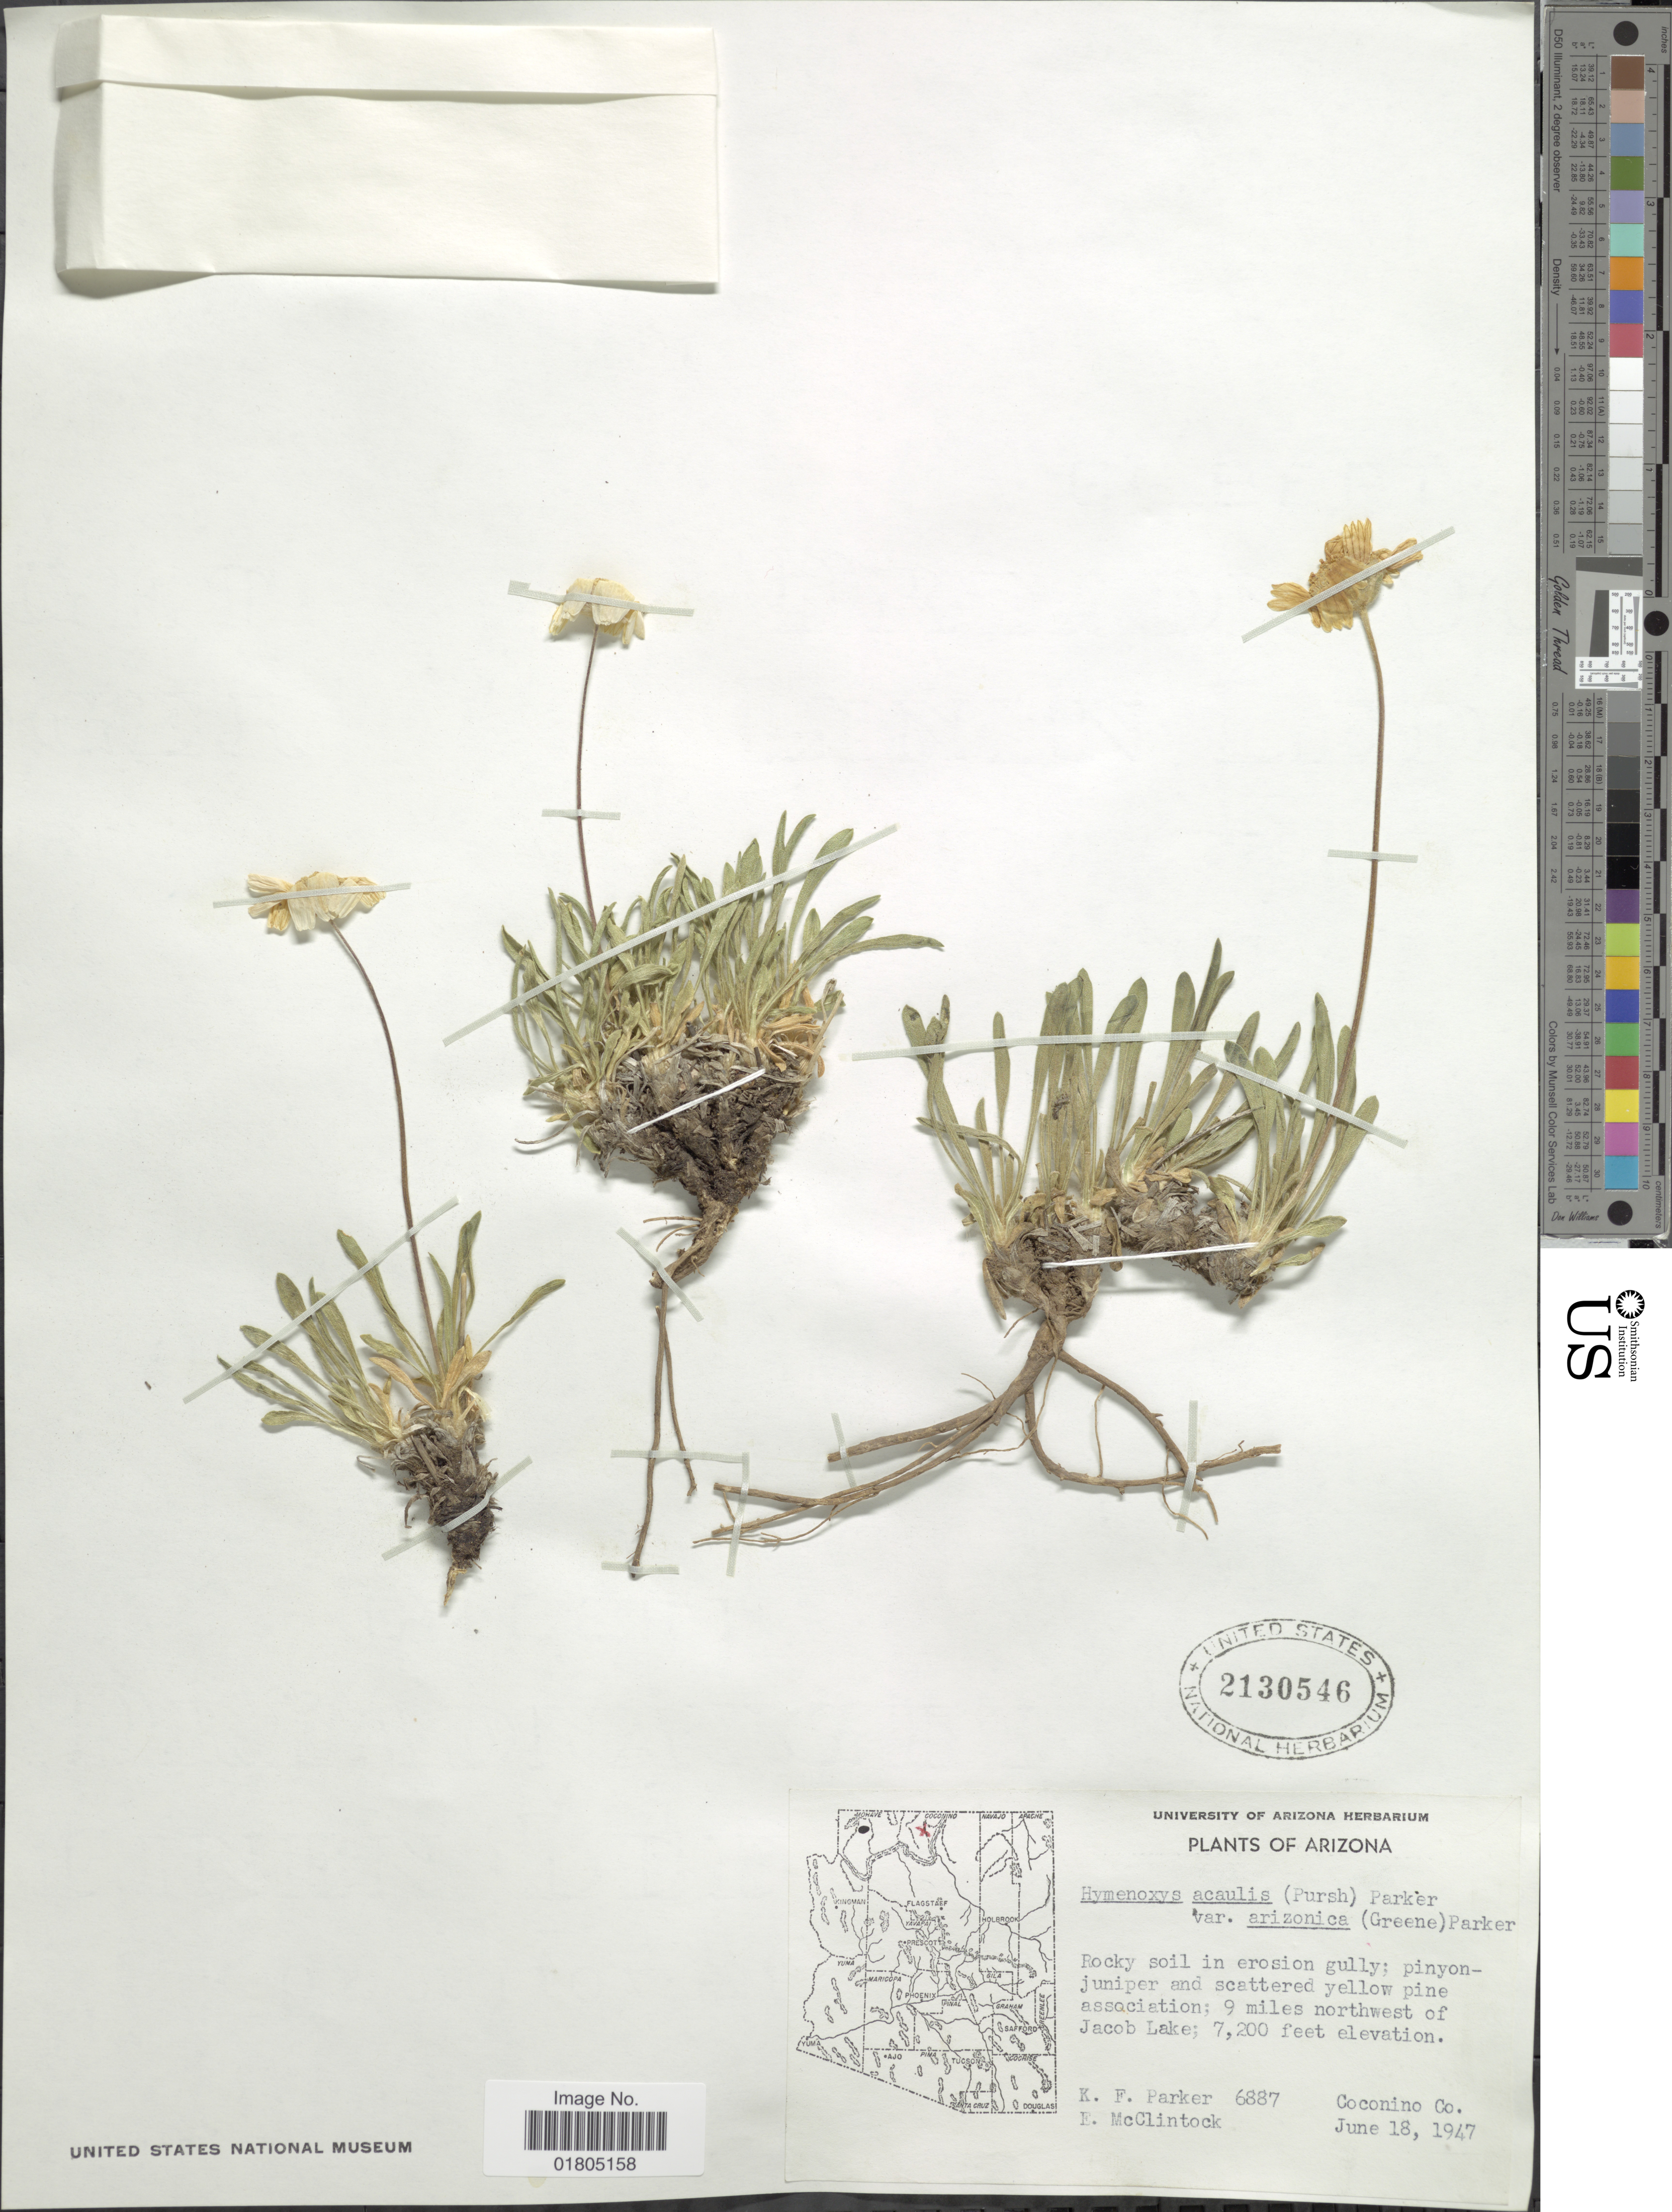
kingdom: Plantae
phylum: Tracheophyta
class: Magnoliopsida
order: Asterales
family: Asteraceae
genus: Actinea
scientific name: Actinea acaulis var. arizonica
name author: (Greene) S.F. Blake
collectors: K. F. Parker & E. McClintock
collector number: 6887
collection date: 1947-06-18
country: United States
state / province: Arizona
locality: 9 miles northwest of Jacob Lake, Coconino Co.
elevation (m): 2195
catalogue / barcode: US 2130546